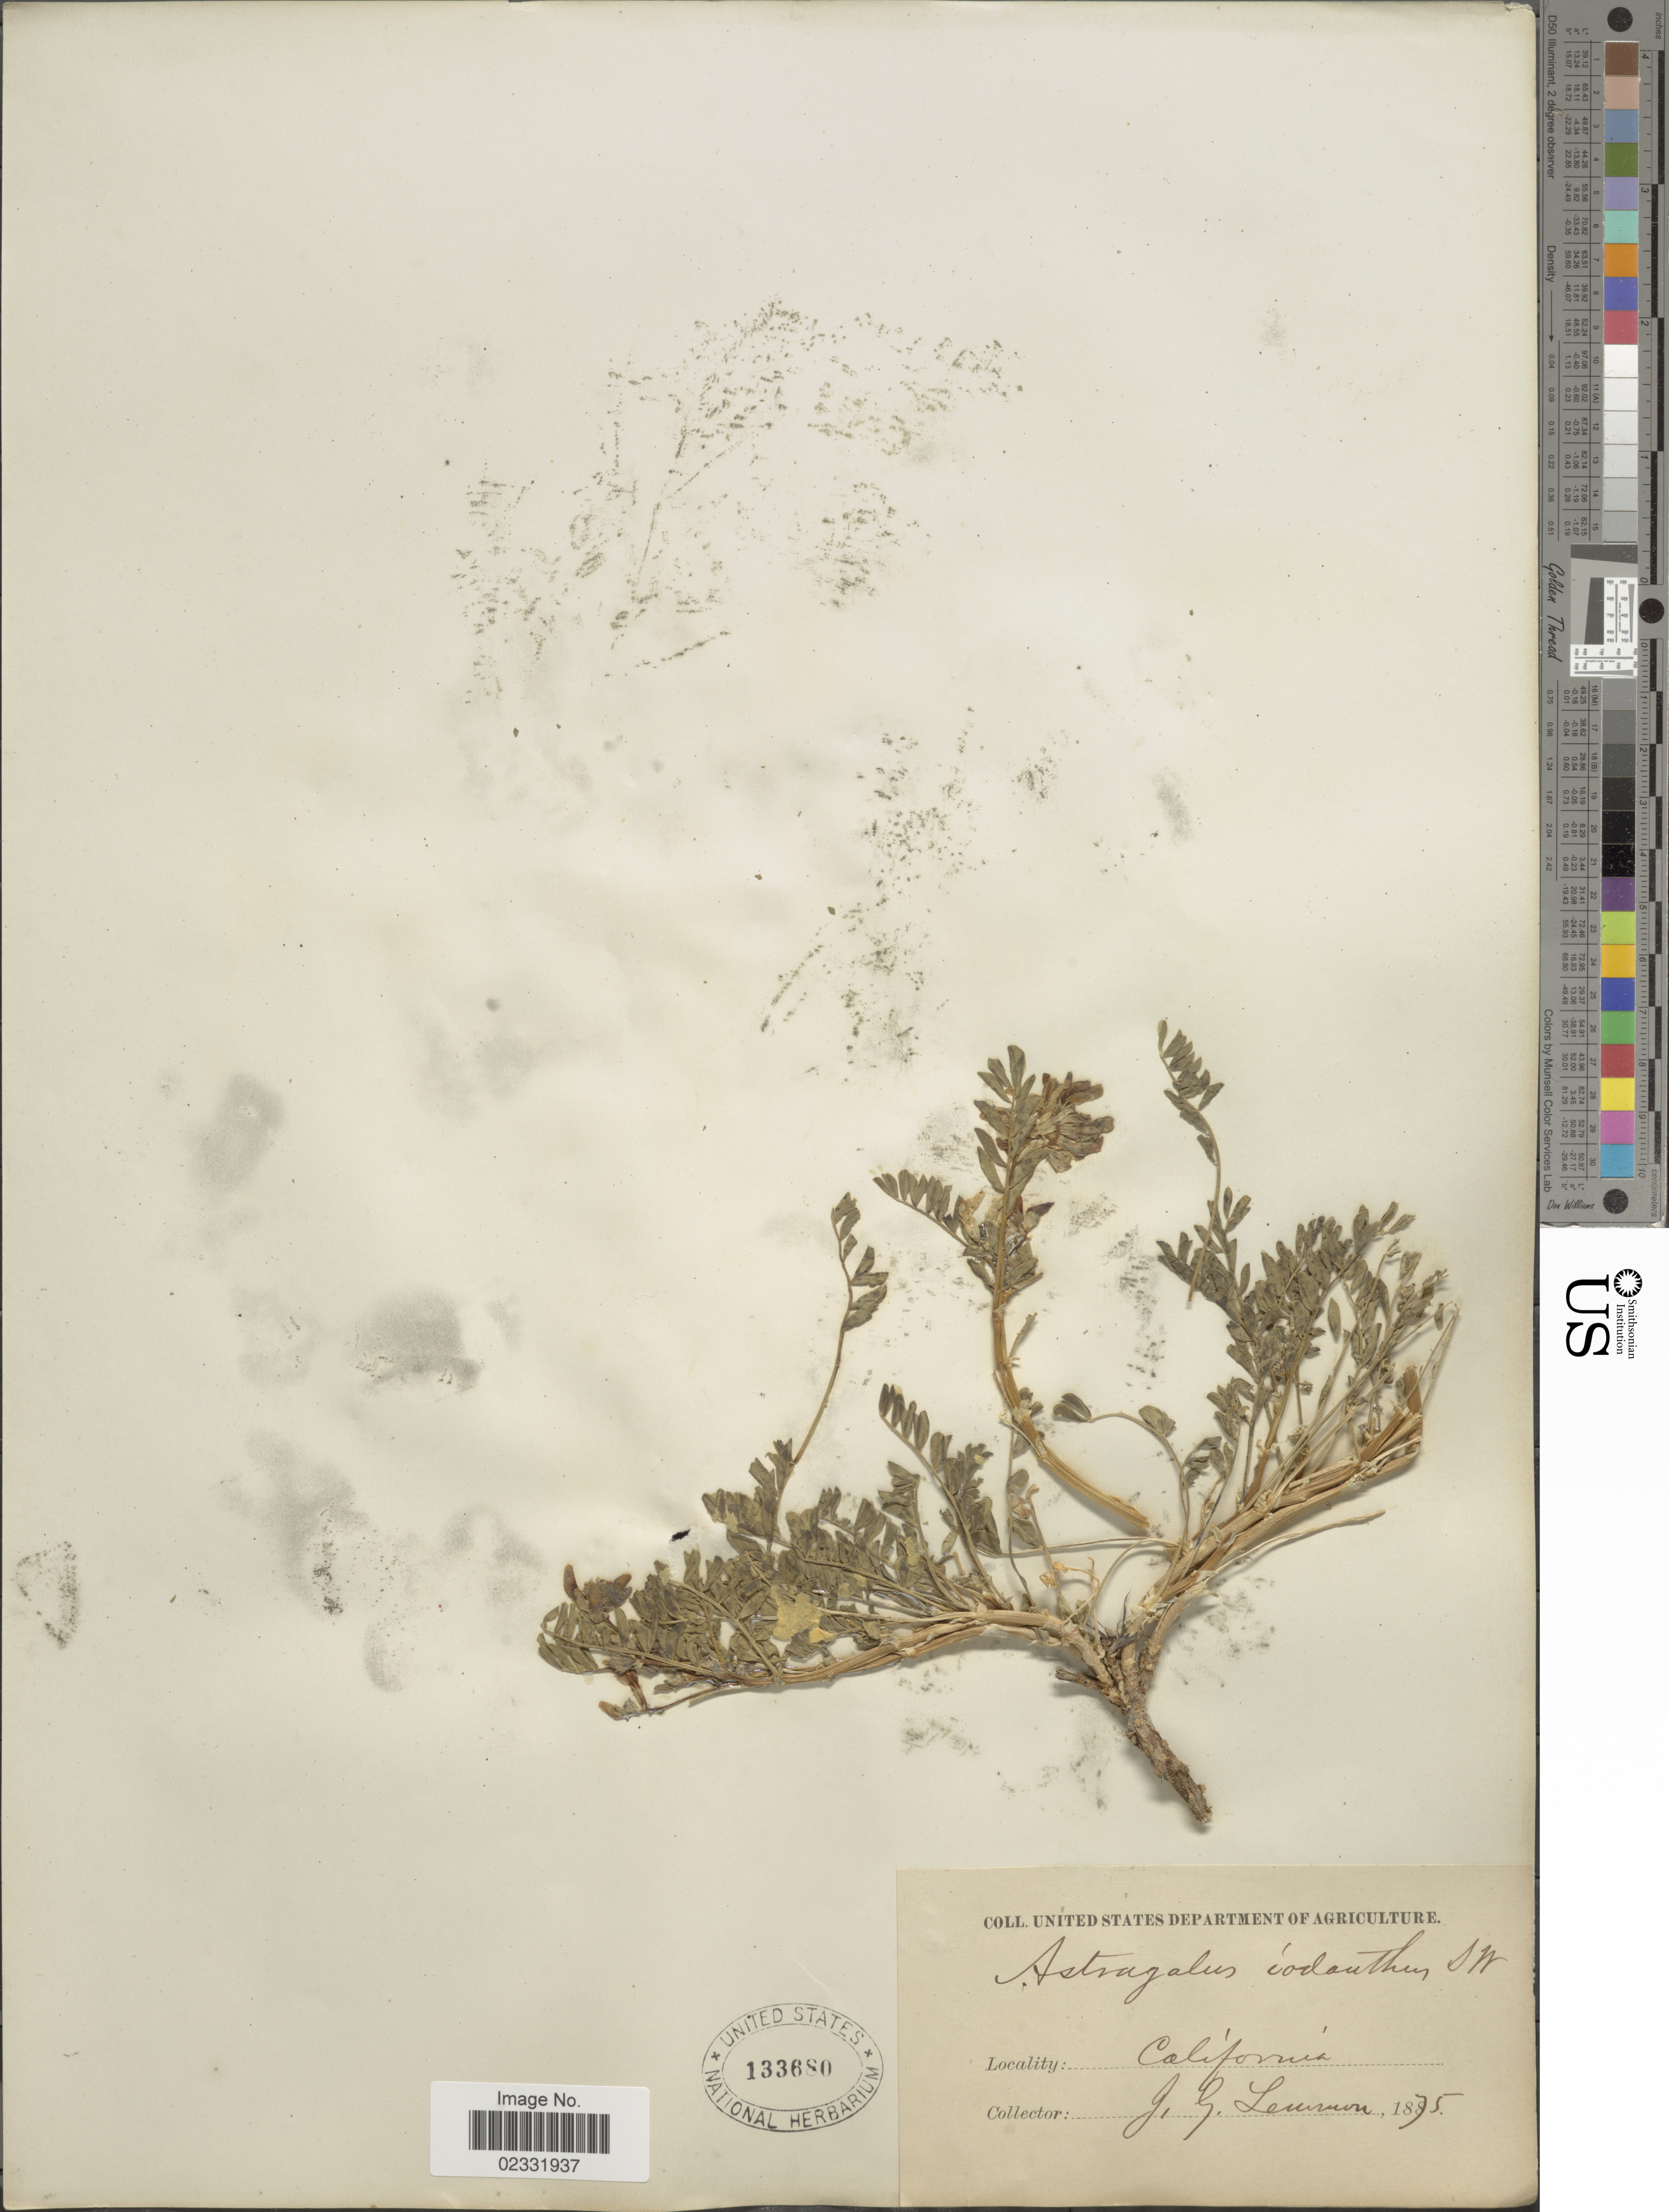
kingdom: Plantae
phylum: Tracheophyta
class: Magnoliopsida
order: Fabales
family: Fabaceae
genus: Astragalus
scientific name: Astragalus iodanthus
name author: S. Watson in C. King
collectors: J. Lemmon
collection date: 1875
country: United States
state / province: California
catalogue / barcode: US 133680